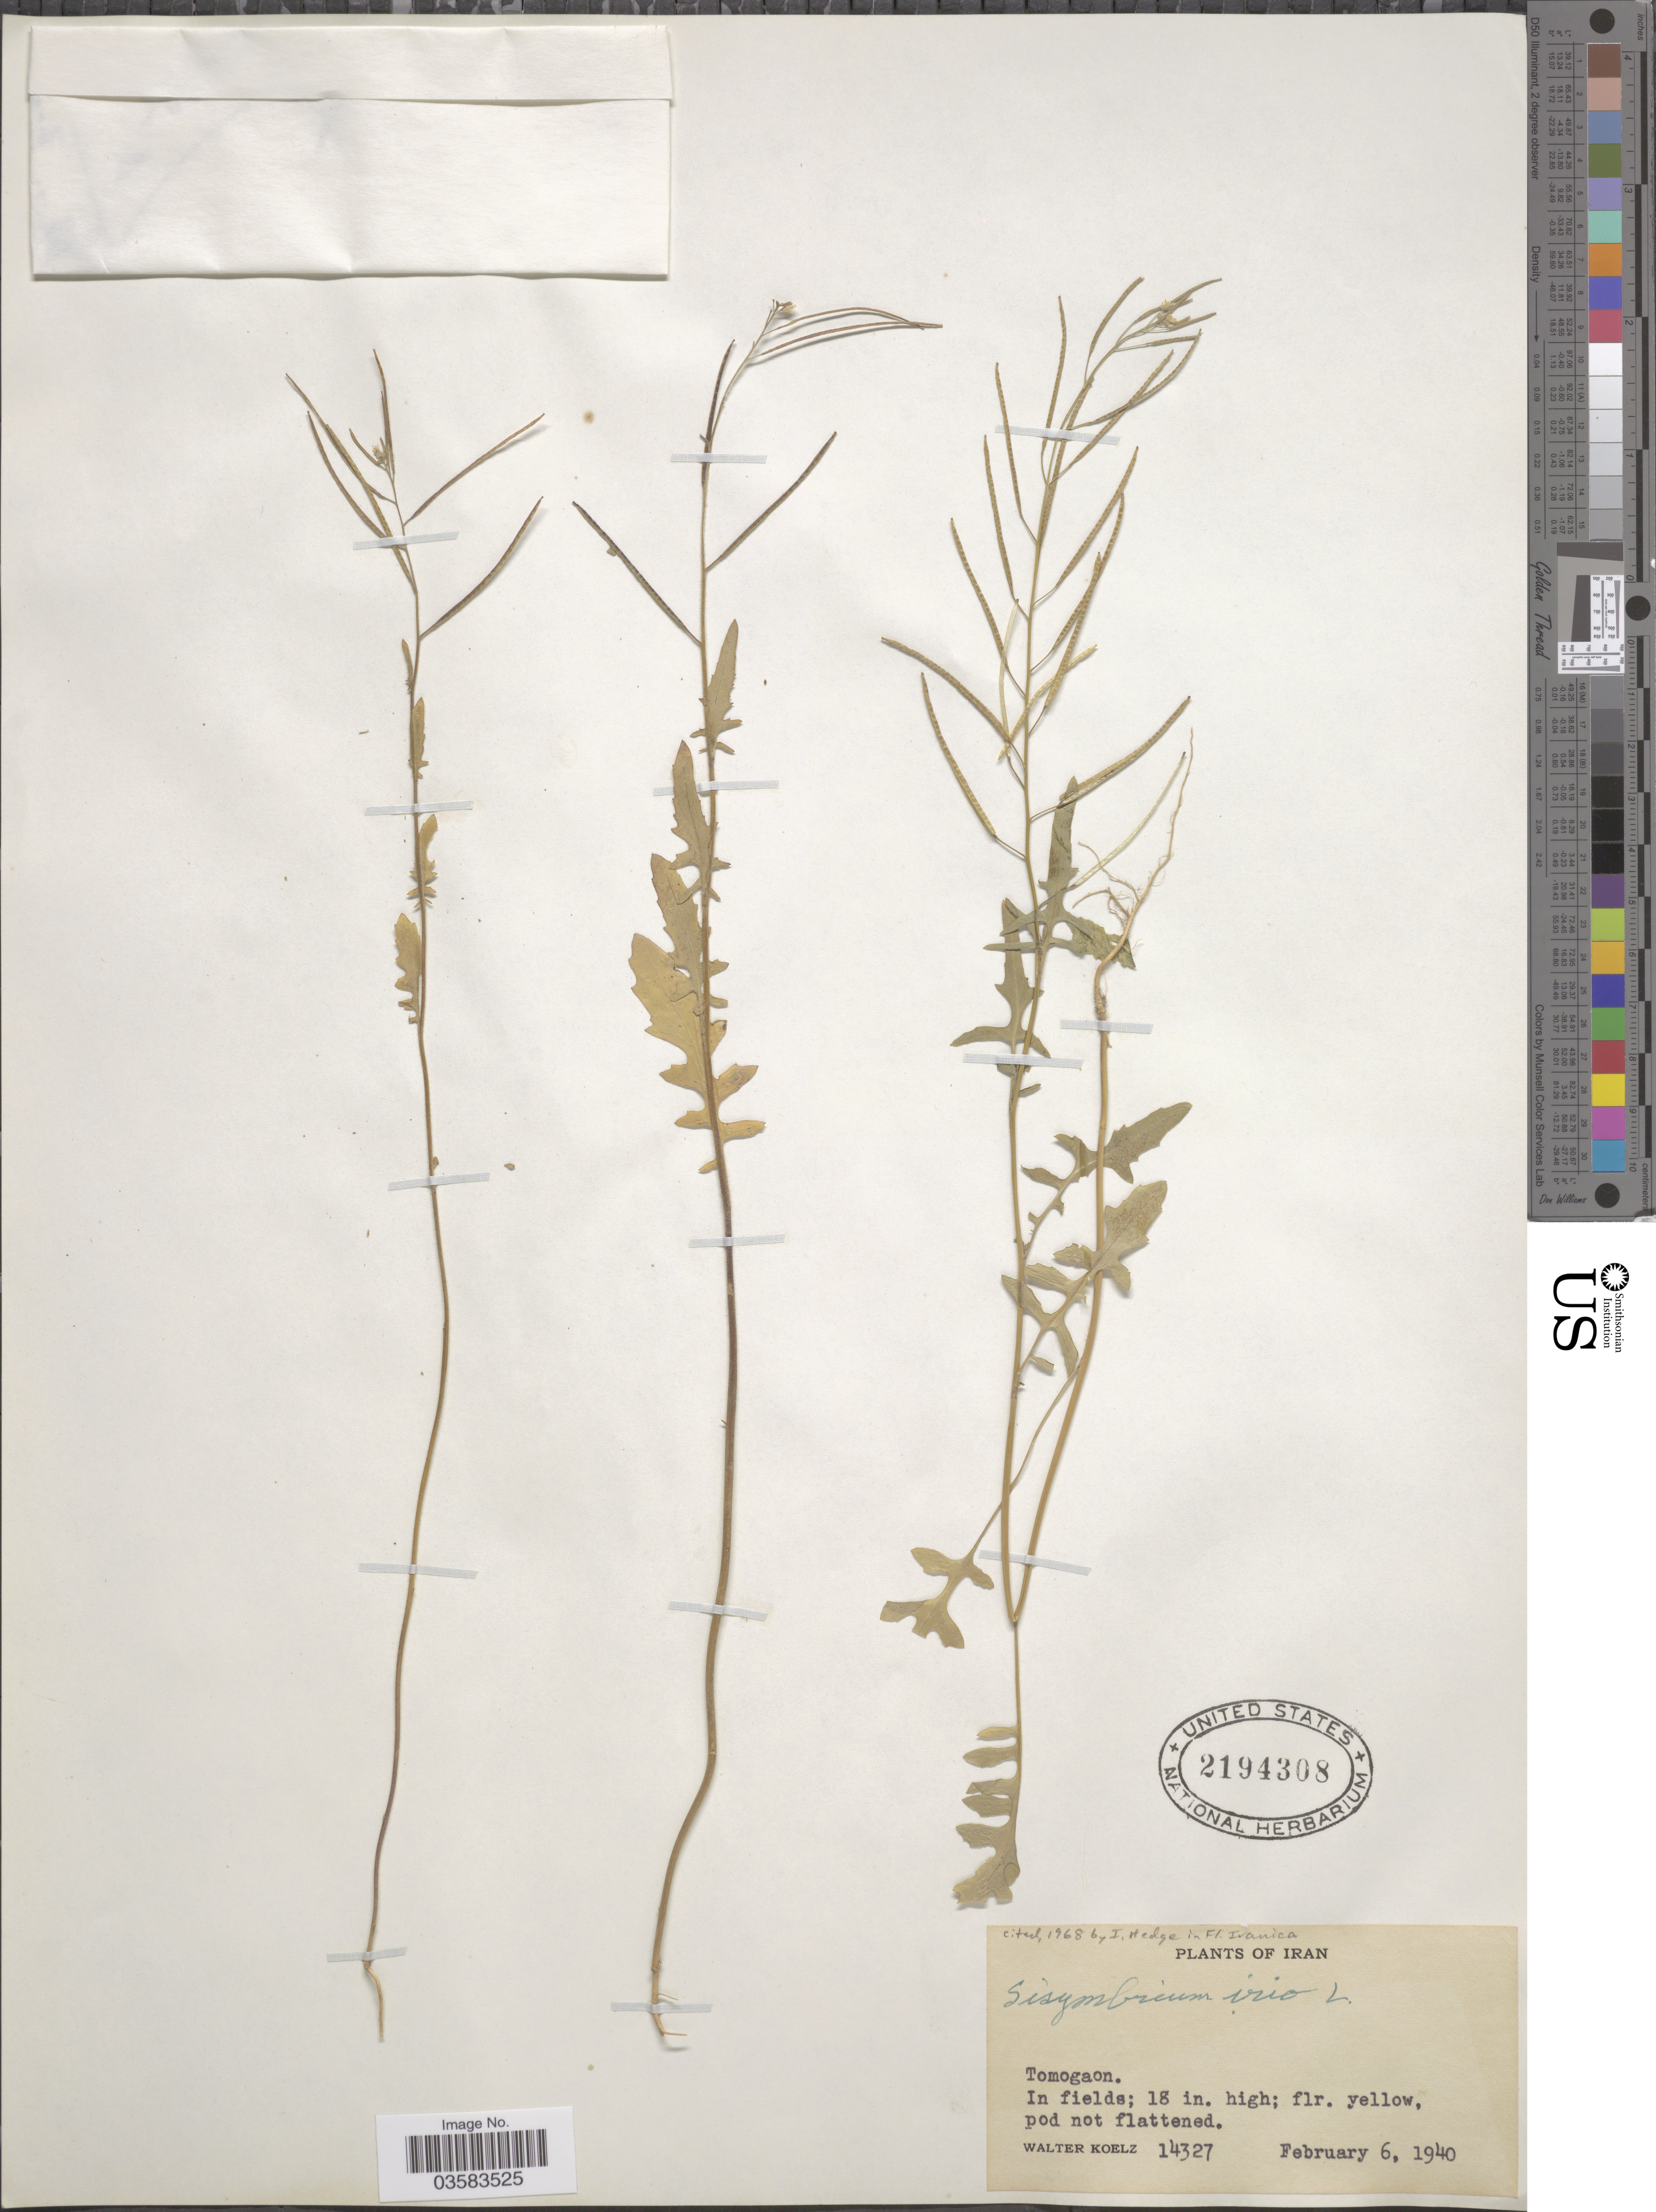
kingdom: Plantae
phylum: Tracheophyta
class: Magnoliopsida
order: Brassicales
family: Brassicaceae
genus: Sisymbrium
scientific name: Sisymbrium irio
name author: L.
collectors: W. N. Koelz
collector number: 14327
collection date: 1940-02-06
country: Iran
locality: Tomogaon.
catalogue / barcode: US 2194308